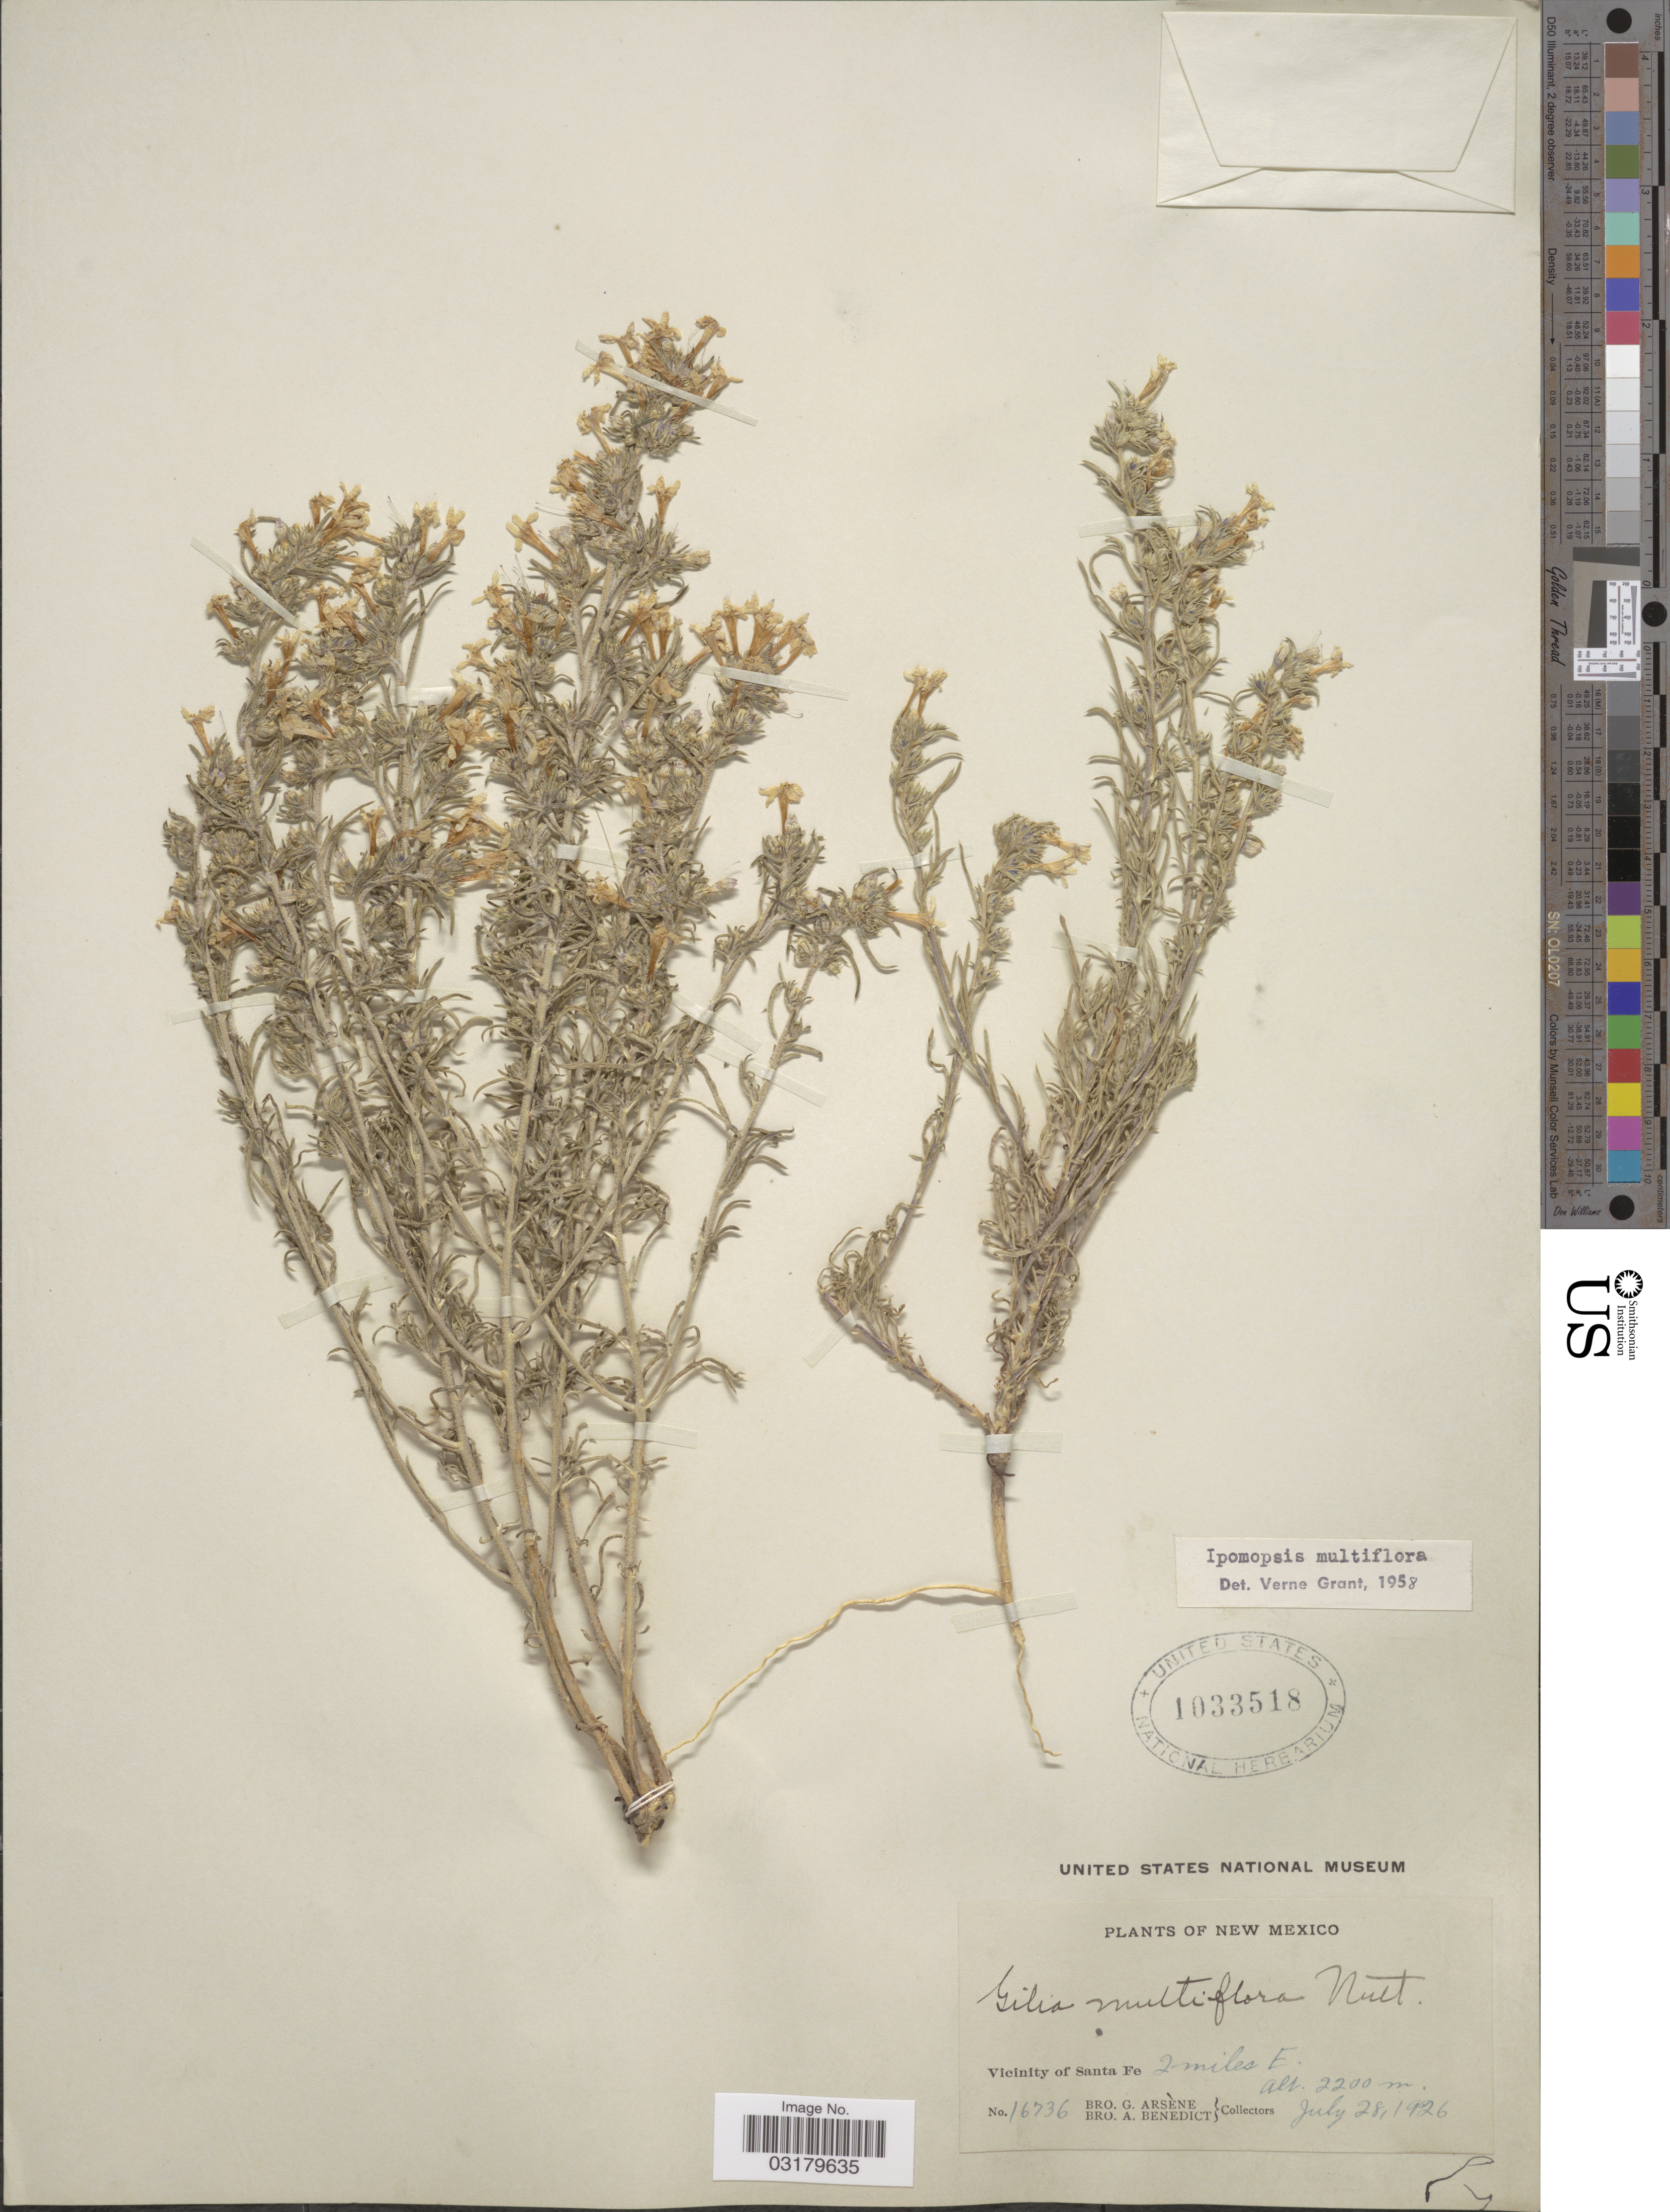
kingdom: Plantae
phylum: Tracheophyta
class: Magnoliopsida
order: Ericales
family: Polemoniaceae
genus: Ipomopsis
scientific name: Ipomopsis multiflora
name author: (Nutt.) V.E. Grant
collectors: Bro. G. Arsène & Bro. A. Benedict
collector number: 16736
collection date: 1926-07-28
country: United States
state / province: New Mexico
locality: Vicinity of Santa Fe, 2 miles E.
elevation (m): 2200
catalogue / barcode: US 1033518